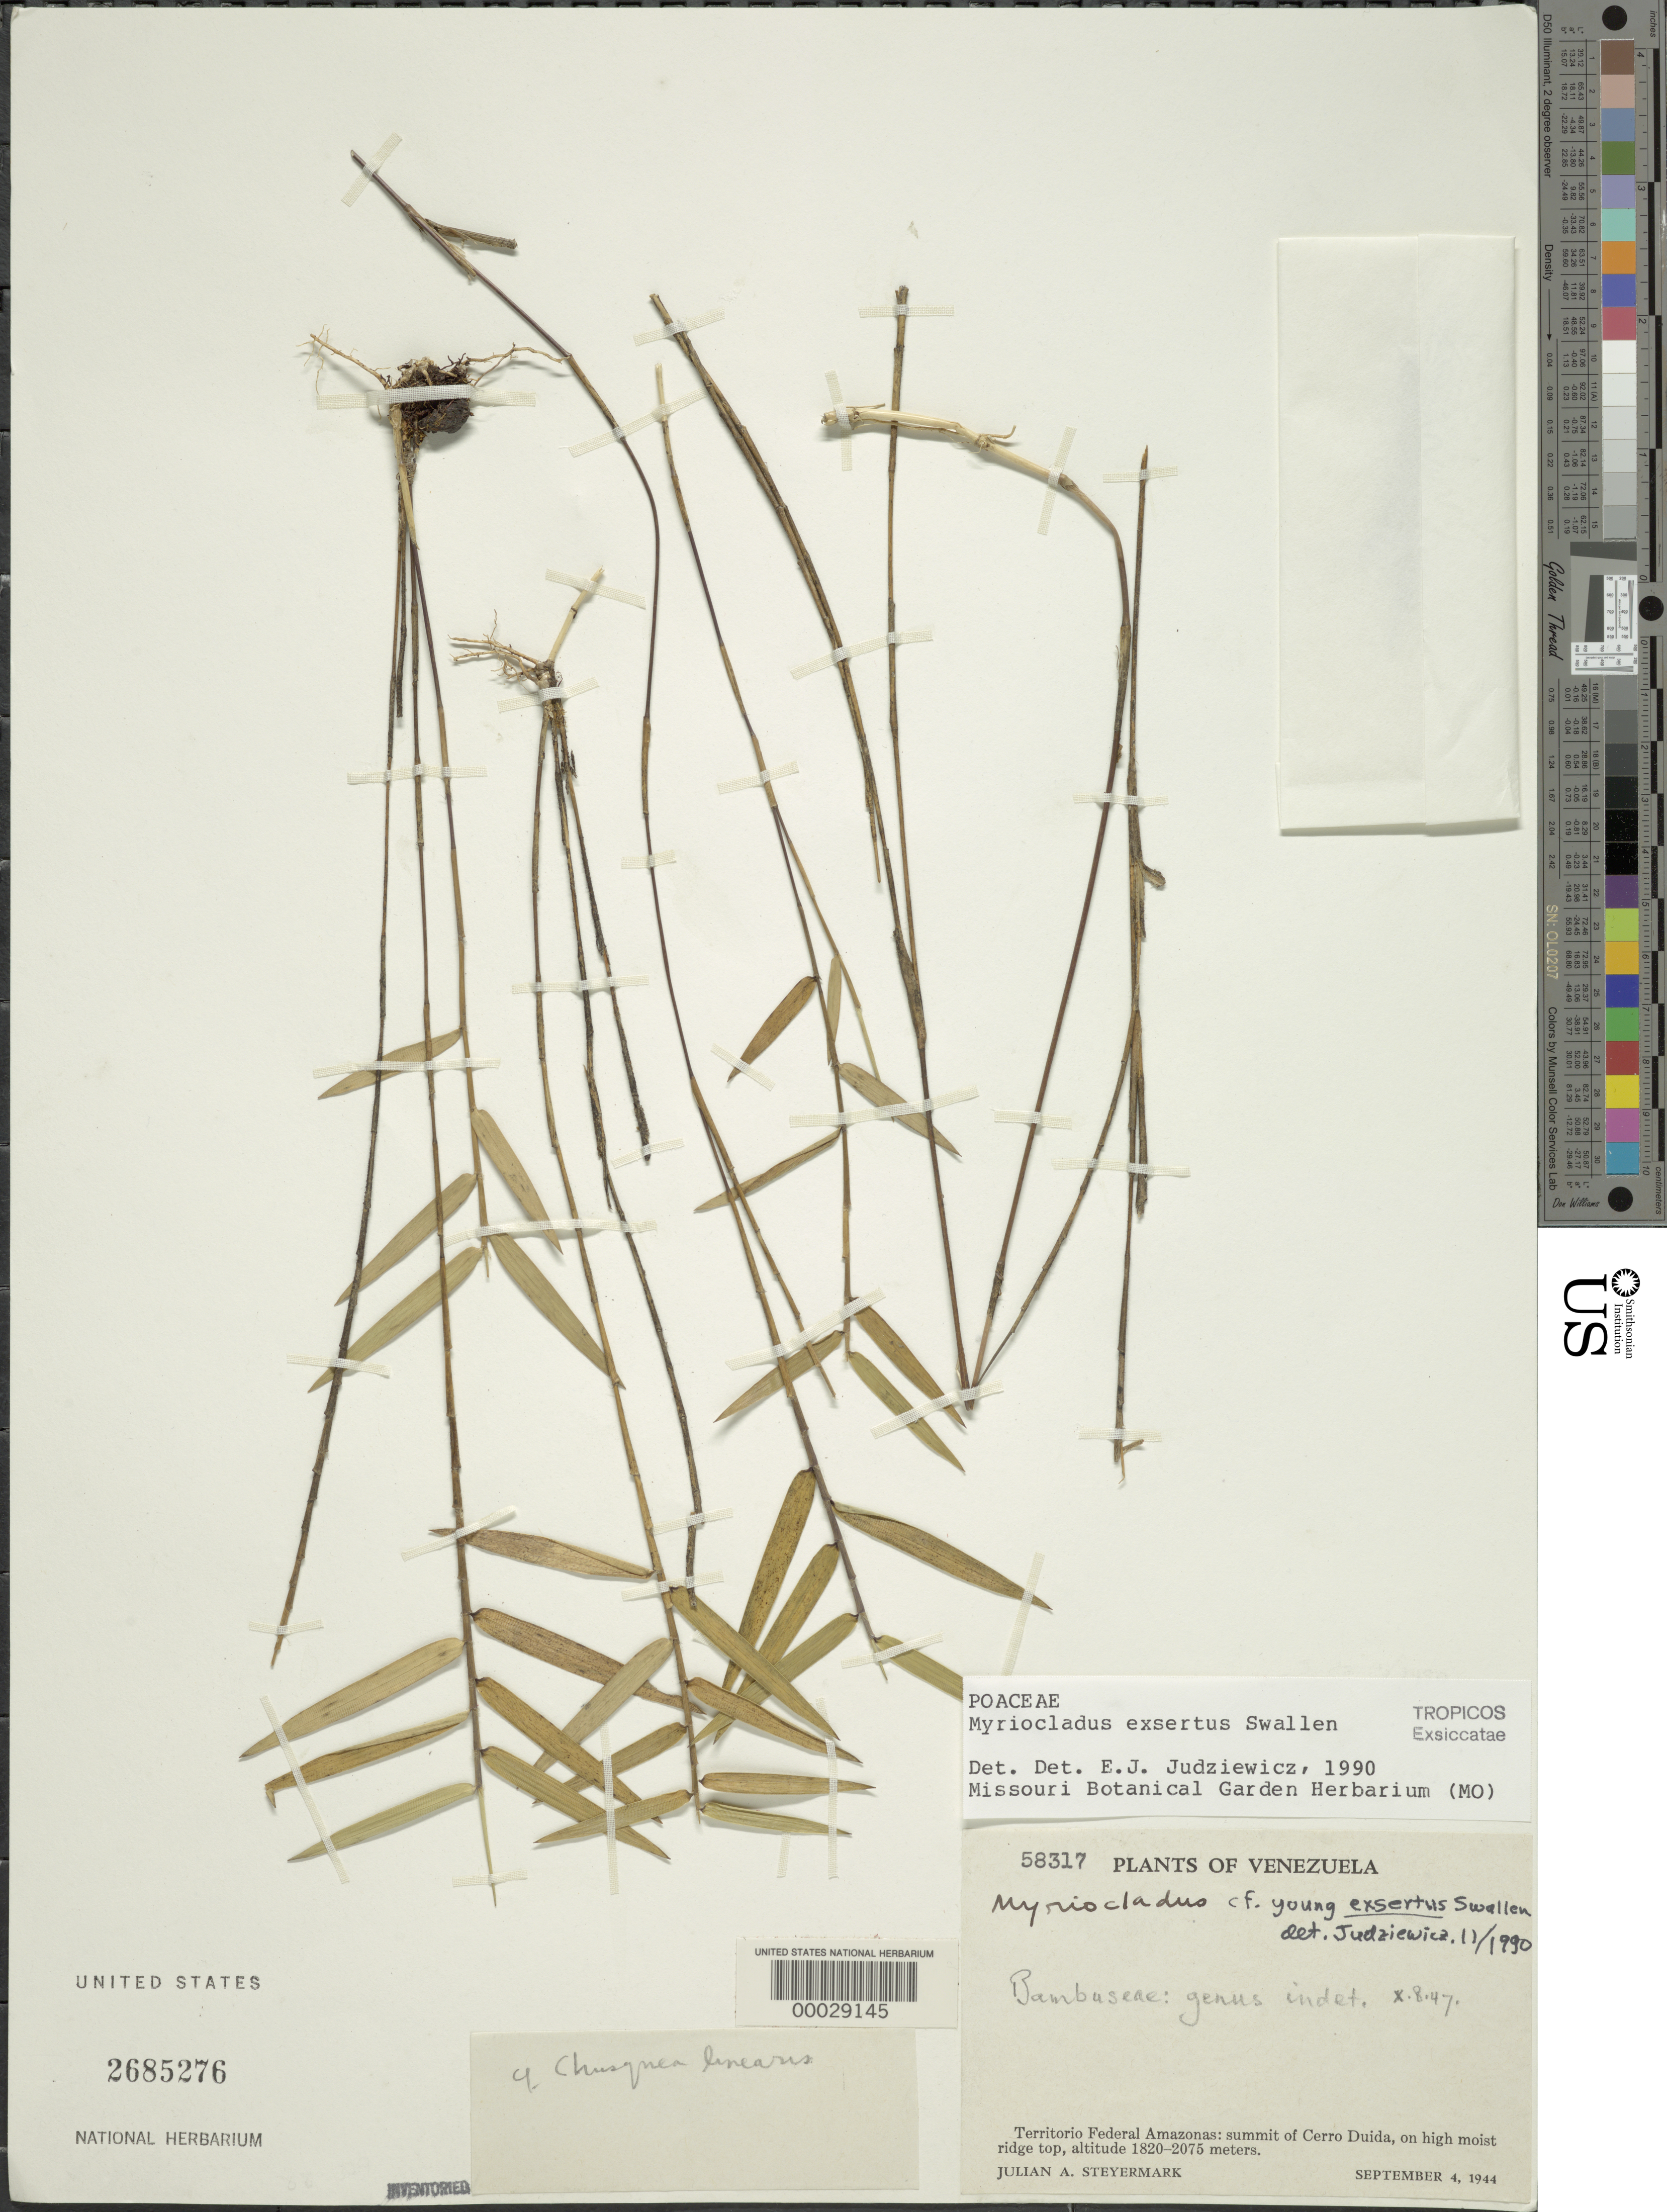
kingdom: Plantae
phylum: Tracheophyta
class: Liliopsida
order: Poales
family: Poaceae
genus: Myriocladus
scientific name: Myriocladus exsertus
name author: Swallen in Maguire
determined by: Judziewicz, E. J.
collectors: J. Steyermark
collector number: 58317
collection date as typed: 04 Sep 1944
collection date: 1944-09-04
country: Venezuela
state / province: Amazonas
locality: Summit of Cerro Duida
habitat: On high moist ridge top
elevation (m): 1820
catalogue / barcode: US 2685276